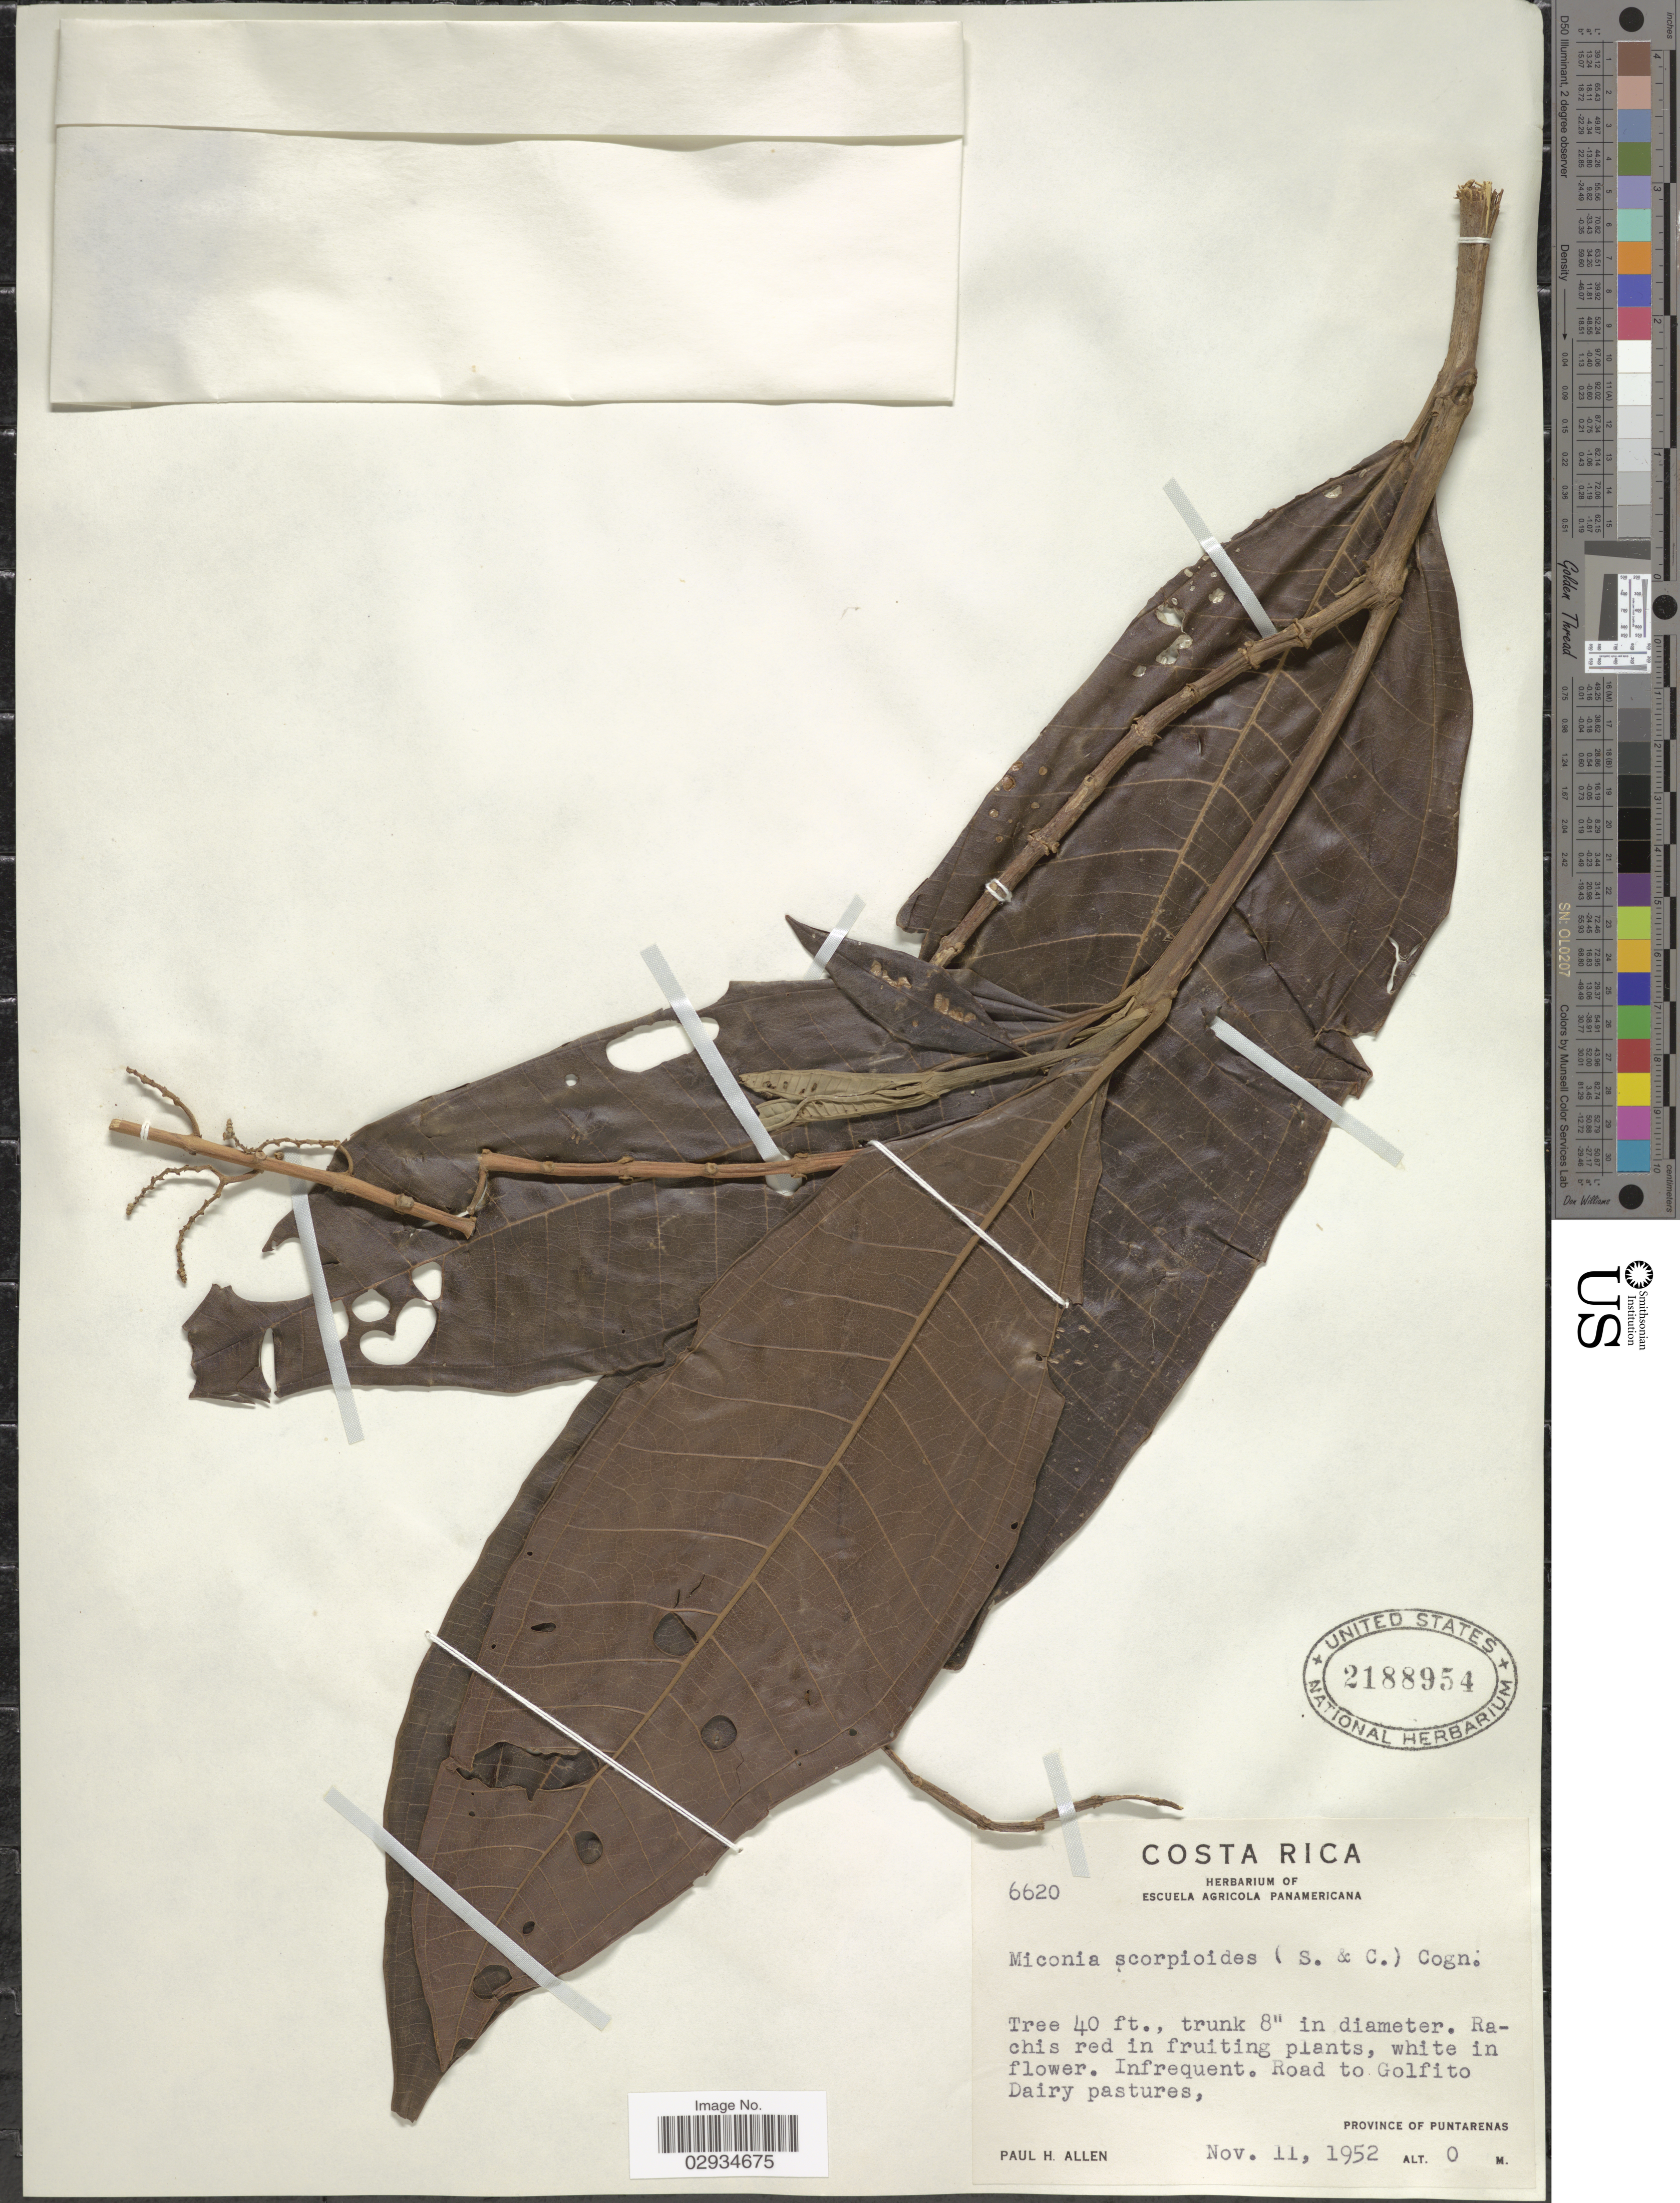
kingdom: Plantae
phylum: Tracheophyta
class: Magnoliopsida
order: Myrtales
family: Melastomataceae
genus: Miconia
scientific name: Miconia trinervia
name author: (Sw.) D. Don ex Loudon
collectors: P. H. Allen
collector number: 6620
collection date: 1952-11-11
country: Costa Rica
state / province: Puntarenas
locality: Road to Golfito Dairy pastures.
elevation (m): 0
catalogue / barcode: US 2188954